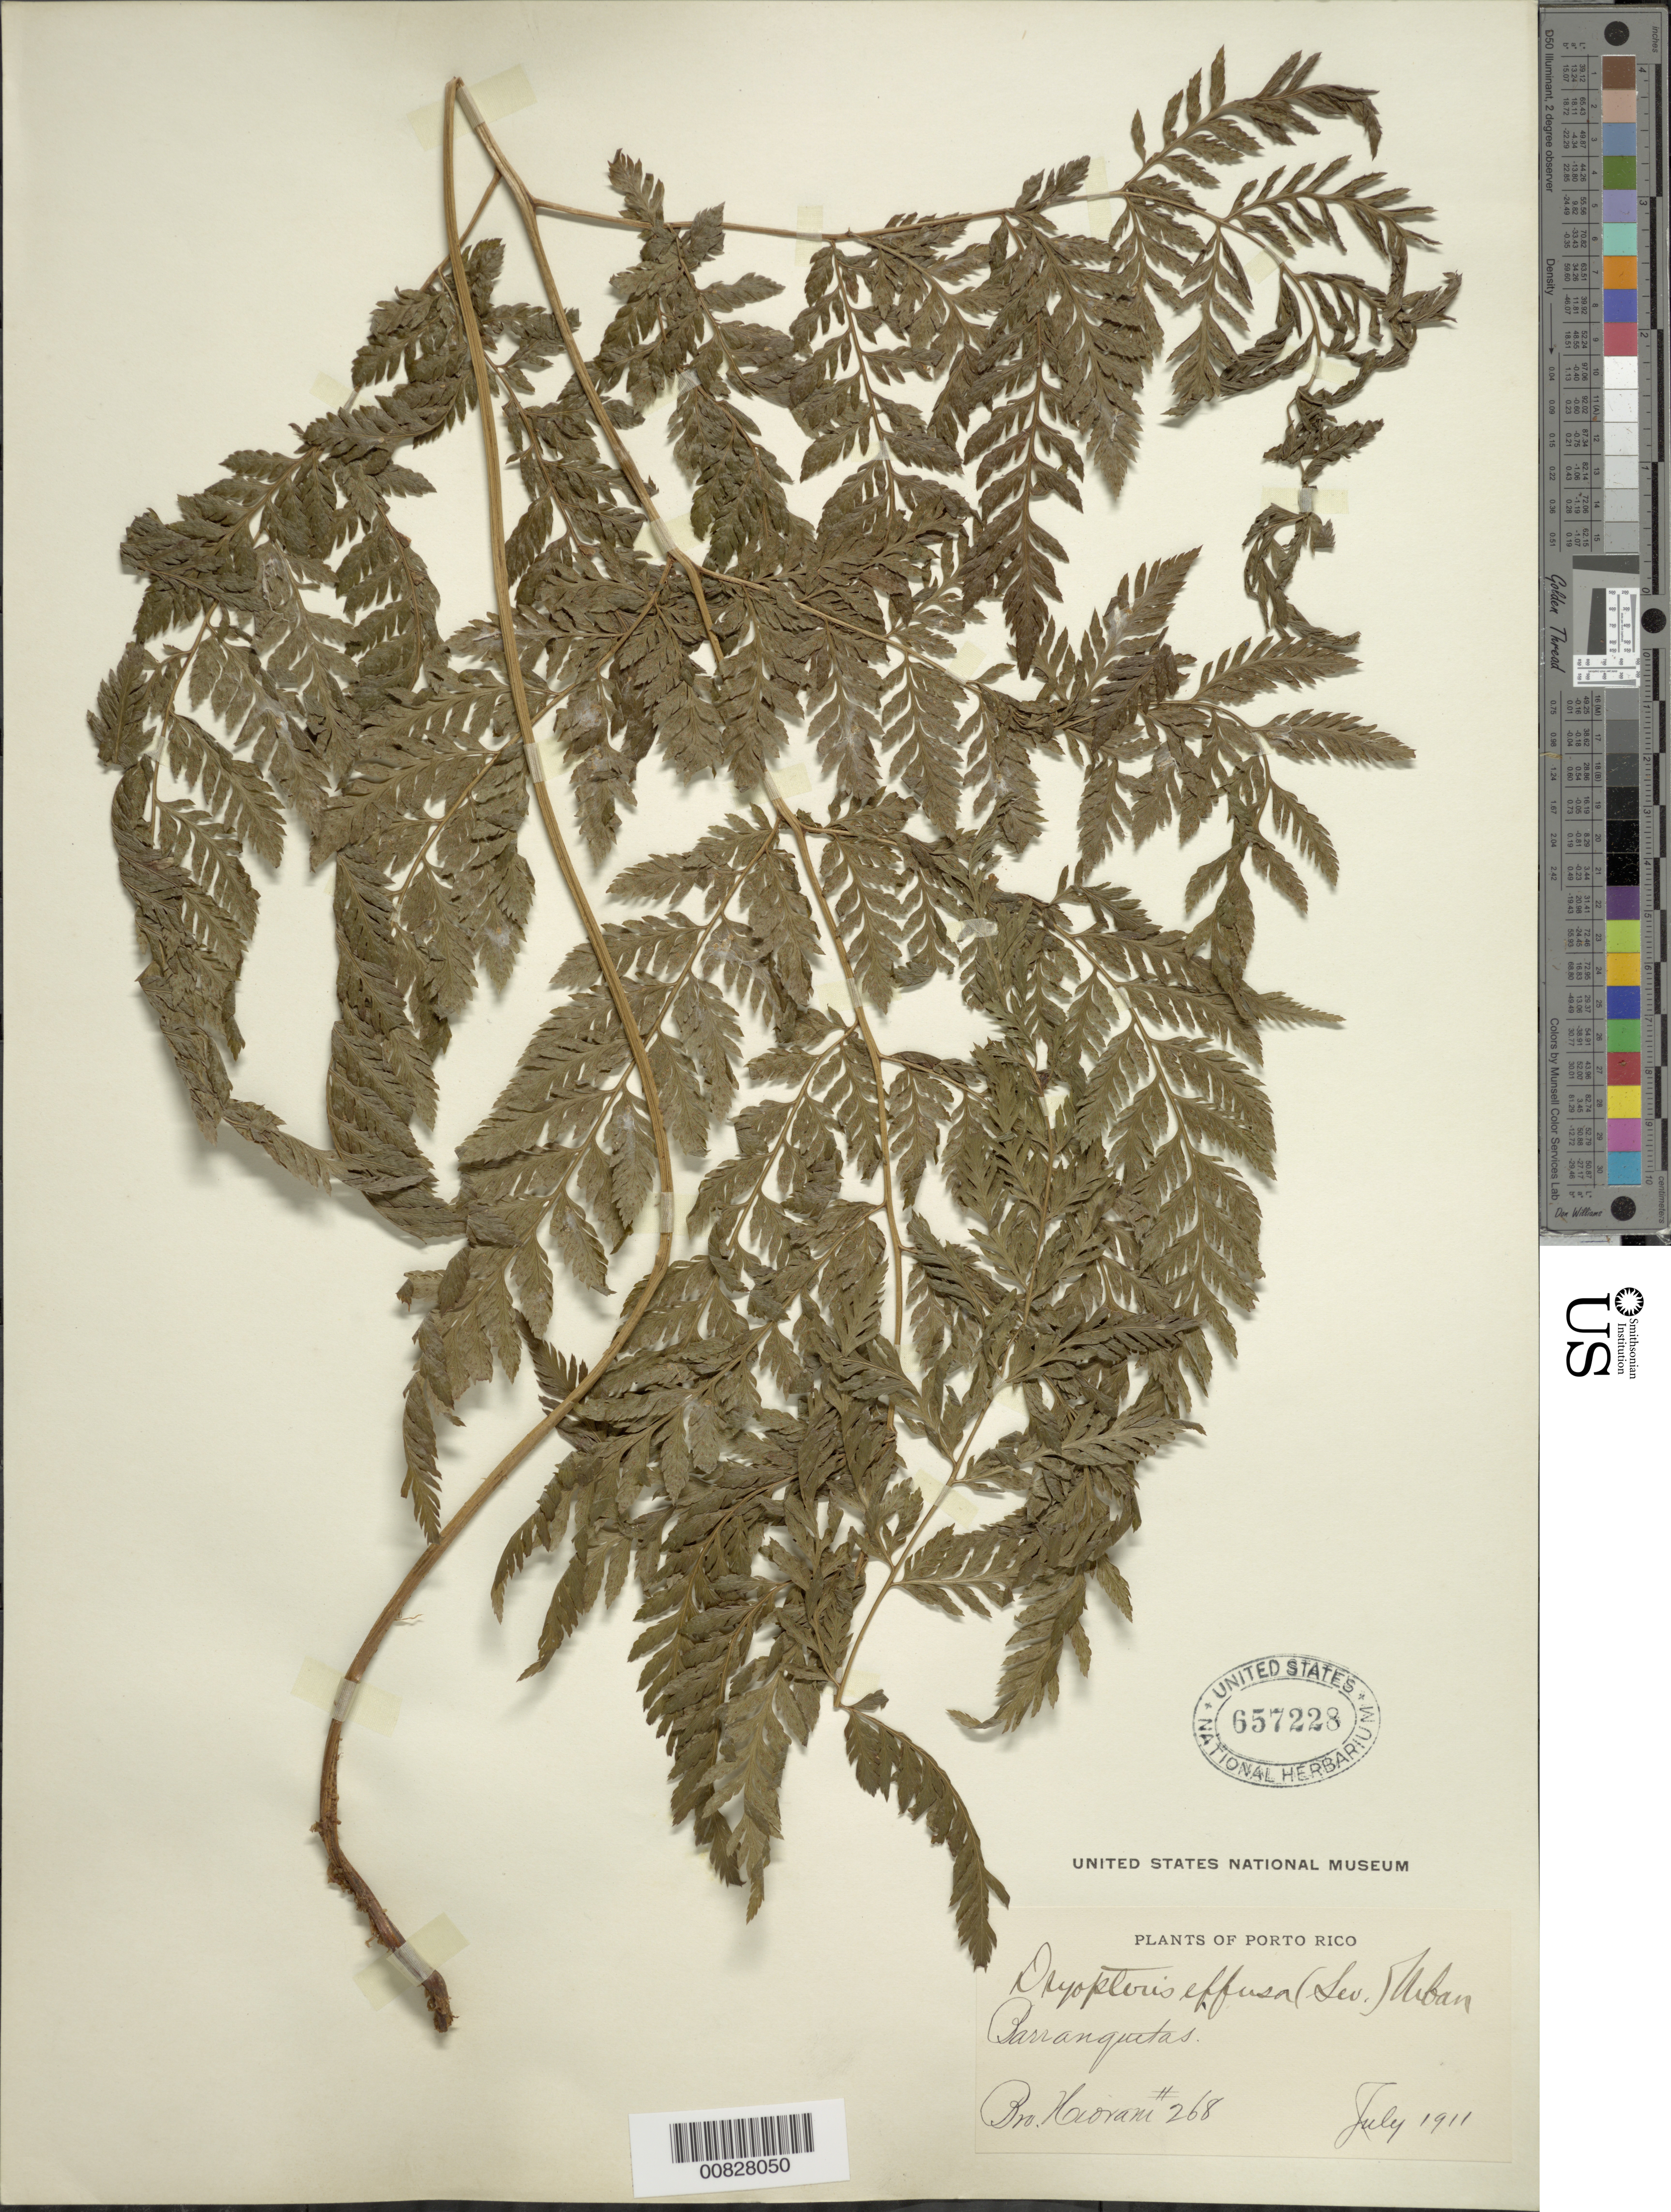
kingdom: Plantae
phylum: Tracheophyta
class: Polypodiopsida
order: Polypodiales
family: Dryopteridaceae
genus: Parapolystichum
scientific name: Parapolystichum effusum var. effusum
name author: (Sw.) Ching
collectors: Bro. Hioram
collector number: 268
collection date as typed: Jul 1911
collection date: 1911-07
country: Puerto Rico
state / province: Barranquitas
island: Puerto Rico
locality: Barranquitas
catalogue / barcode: US 657228